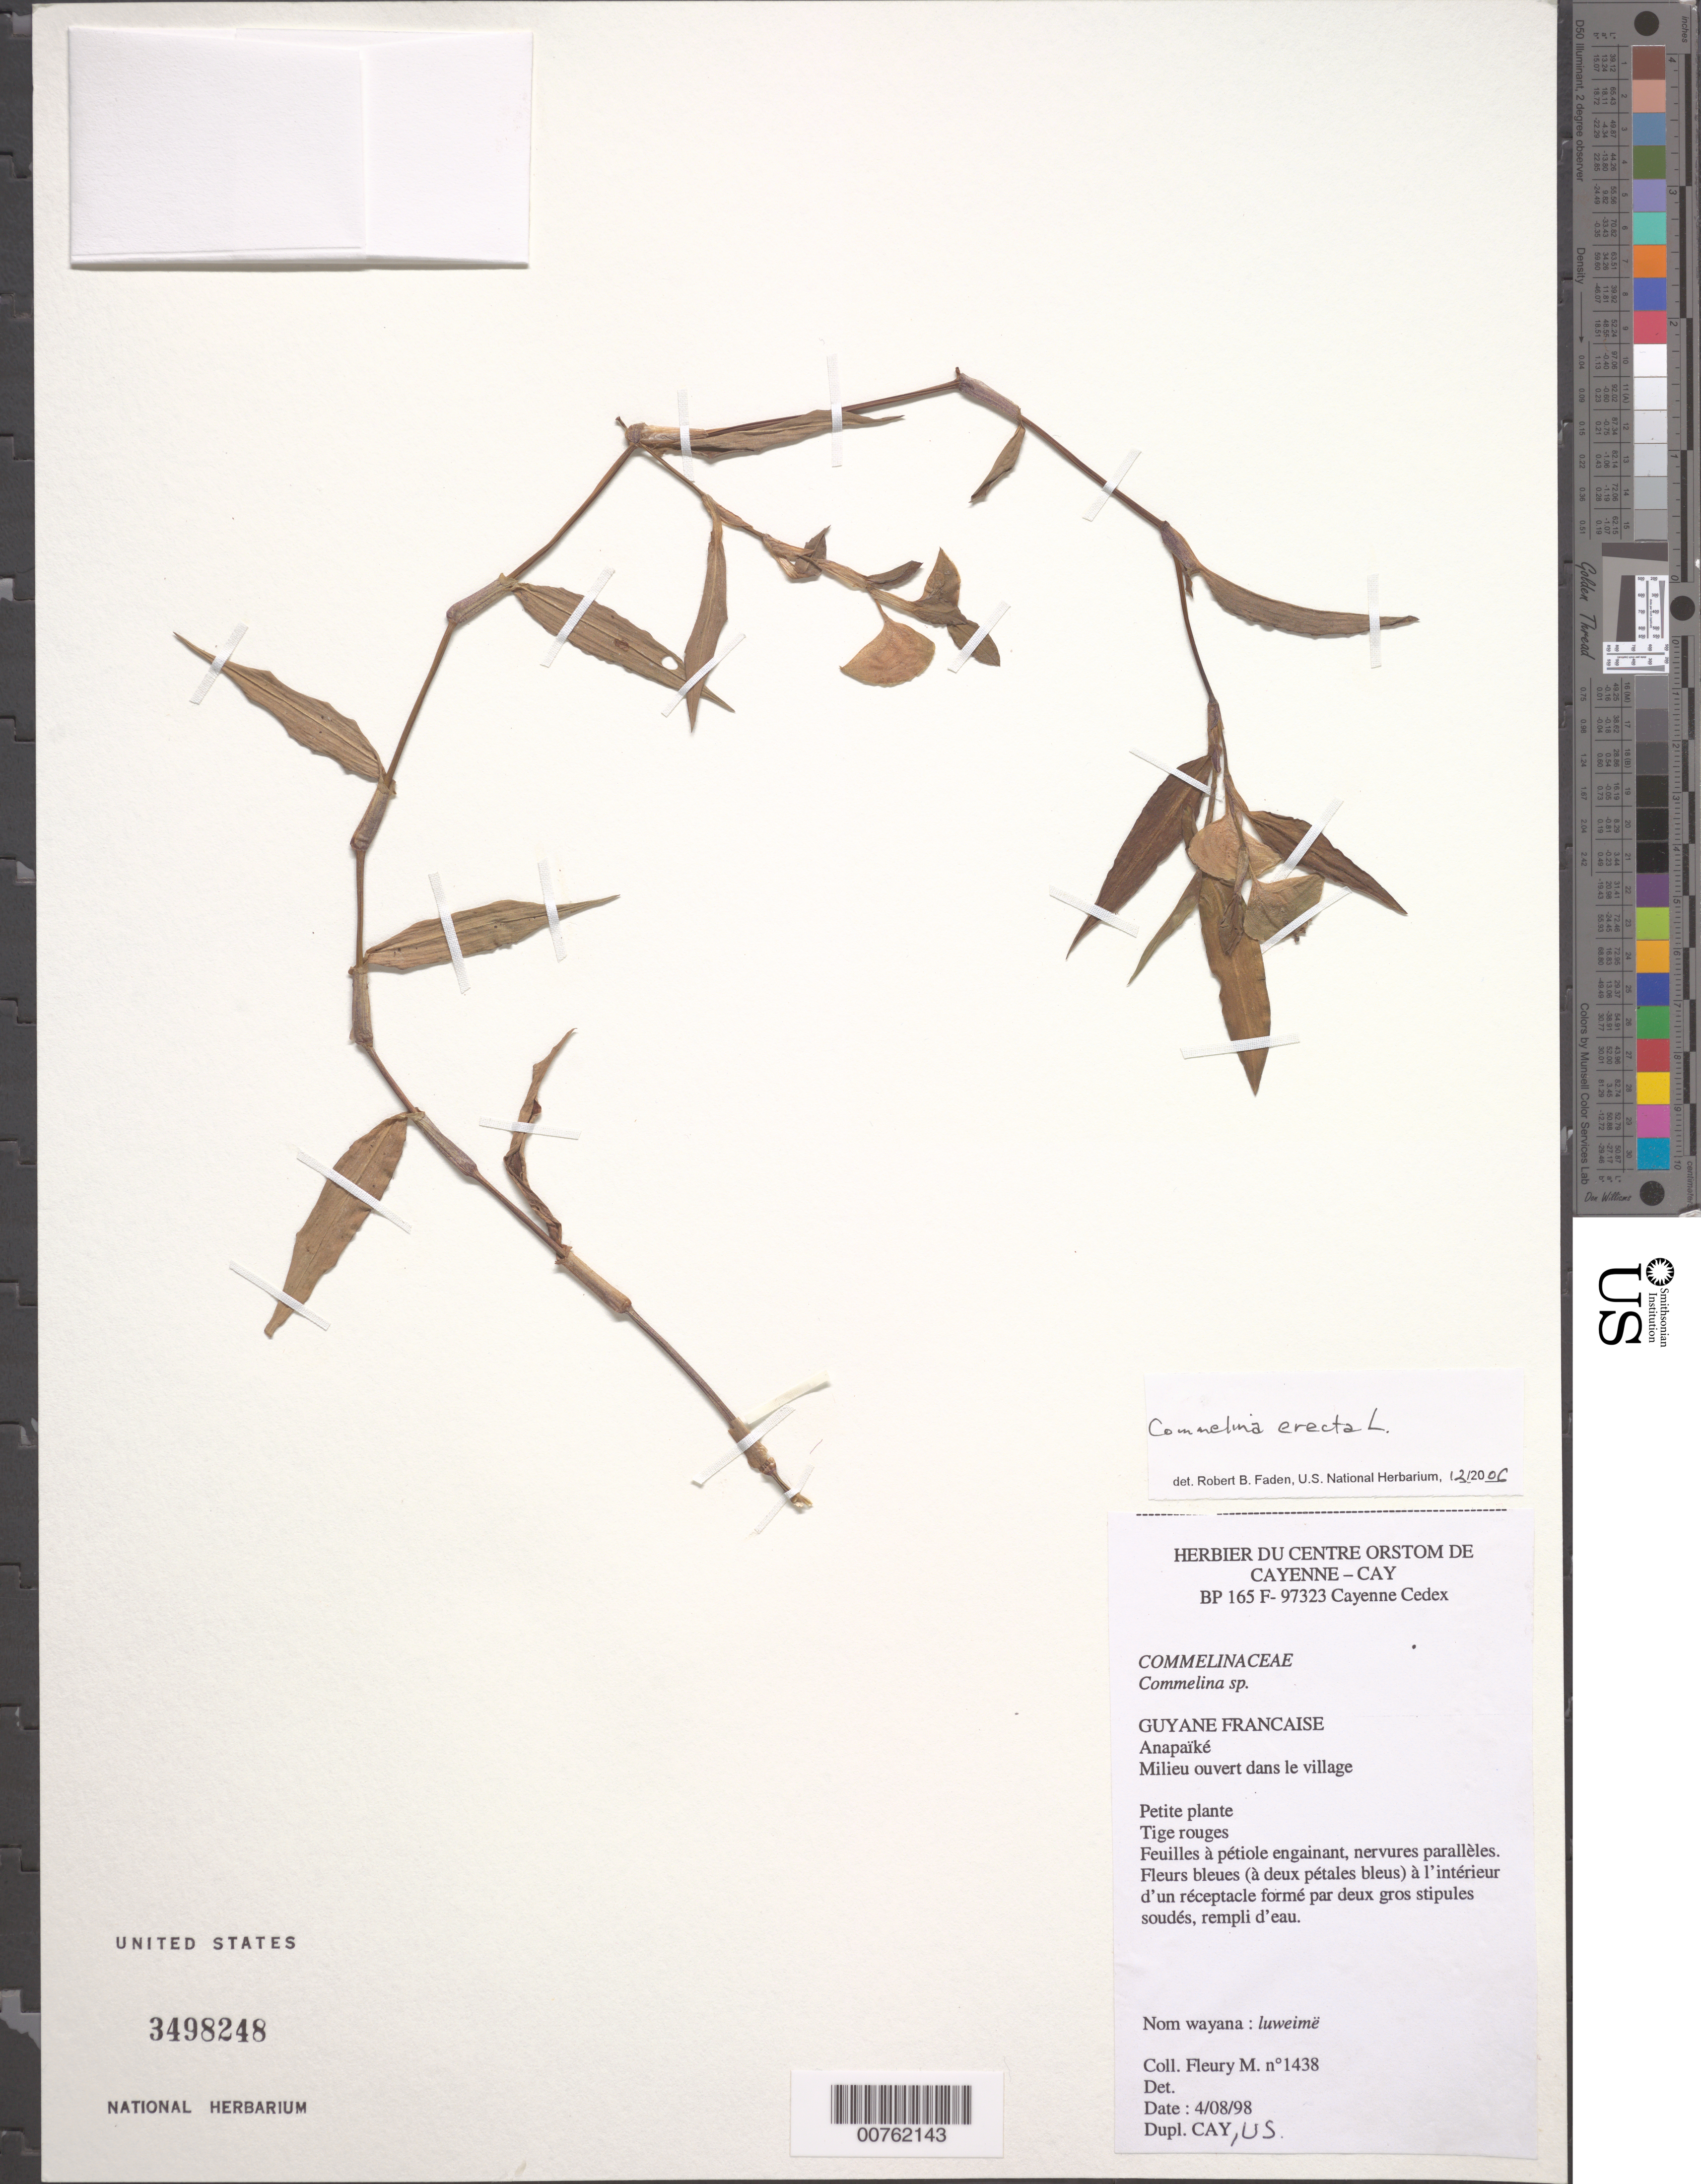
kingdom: Plantae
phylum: Tracheophyta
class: Liliopsida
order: Commelinales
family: Commelinaceae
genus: Commelina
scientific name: Commelina erecta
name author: L.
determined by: Faden, Robert B., (US), Smithsonian Institution - National Museum of Natural History (UNITED STATES)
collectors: M. Fleury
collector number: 1438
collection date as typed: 04 Aug 1998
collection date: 1998-08-04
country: French Guiana / Suriname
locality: Anapaike. Milieu ouvert dans le village.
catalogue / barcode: US 3498248